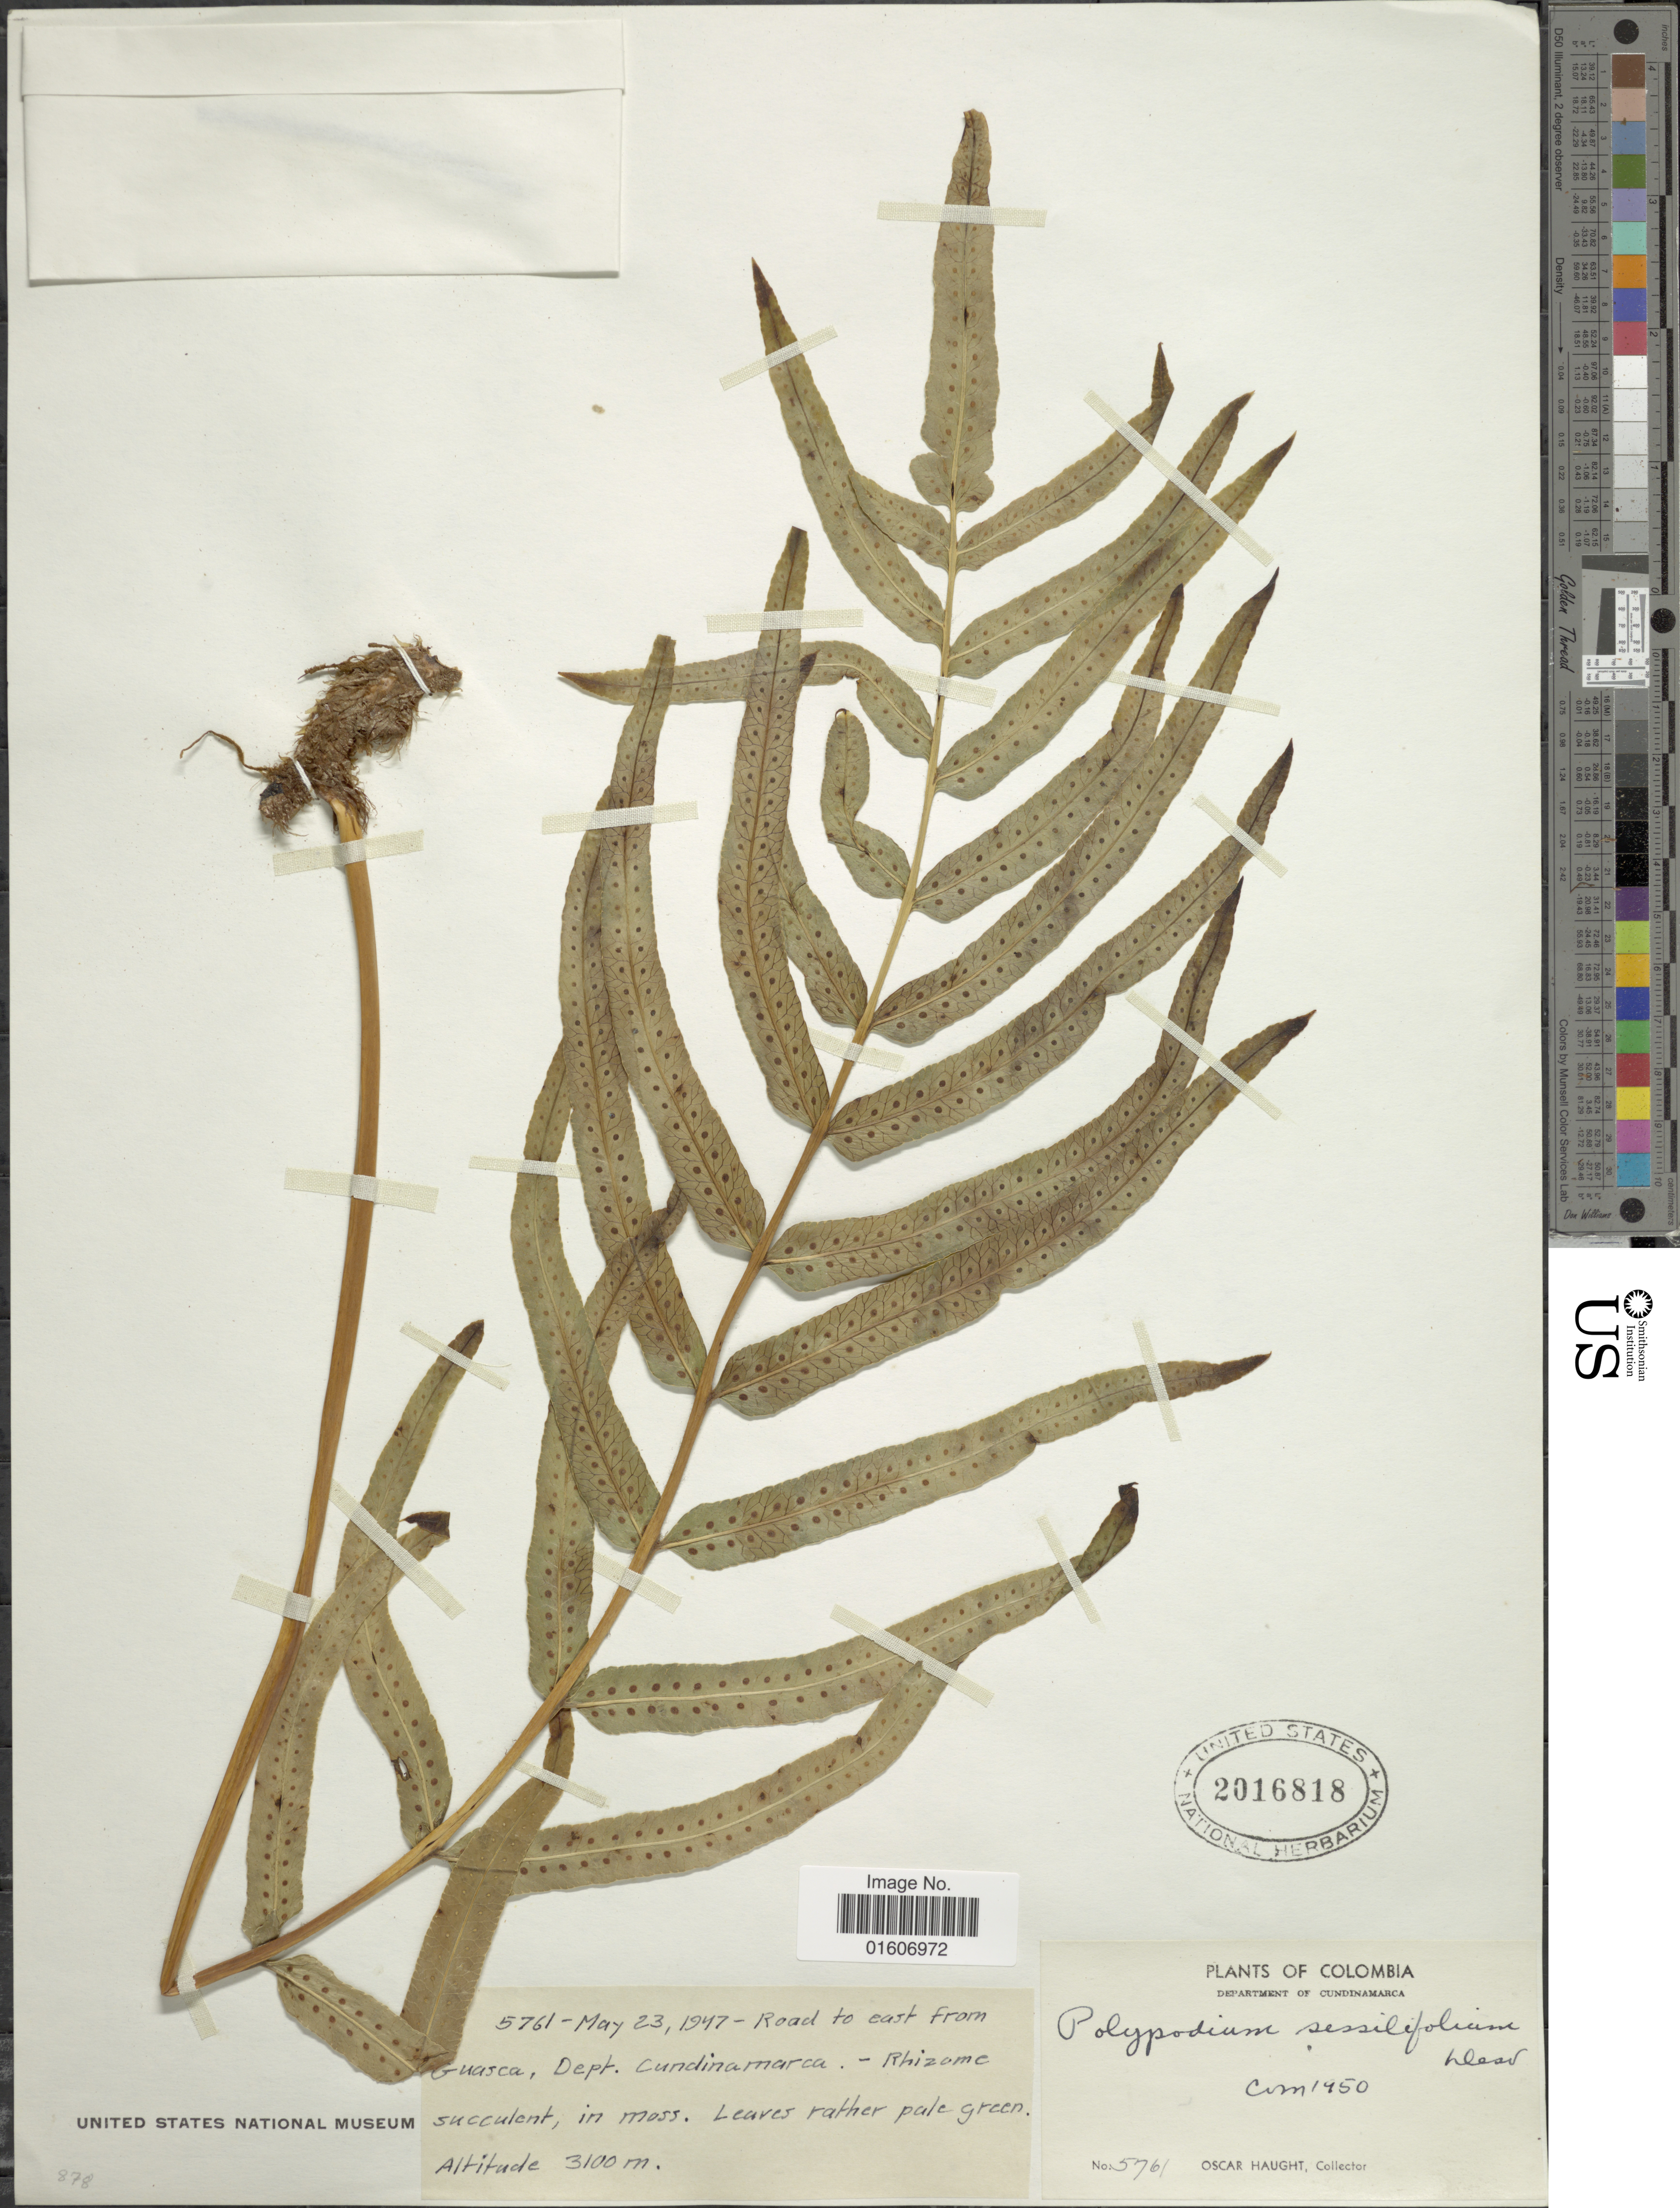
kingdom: Plantae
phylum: Tracheophyta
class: Polypodiopsida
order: Polypodiales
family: Polypodiaceae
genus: Serpocaulon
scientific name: Serpocaulon sessilifolium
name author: (Desv.) A.R. Sm.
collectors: O. L. Haught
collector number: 5761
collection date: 1947-05-23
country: Colombia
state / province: Cundinamarca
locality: Road to east from Giasca, Dept Cundinamarca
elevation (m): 3100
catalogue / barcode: US 2016818